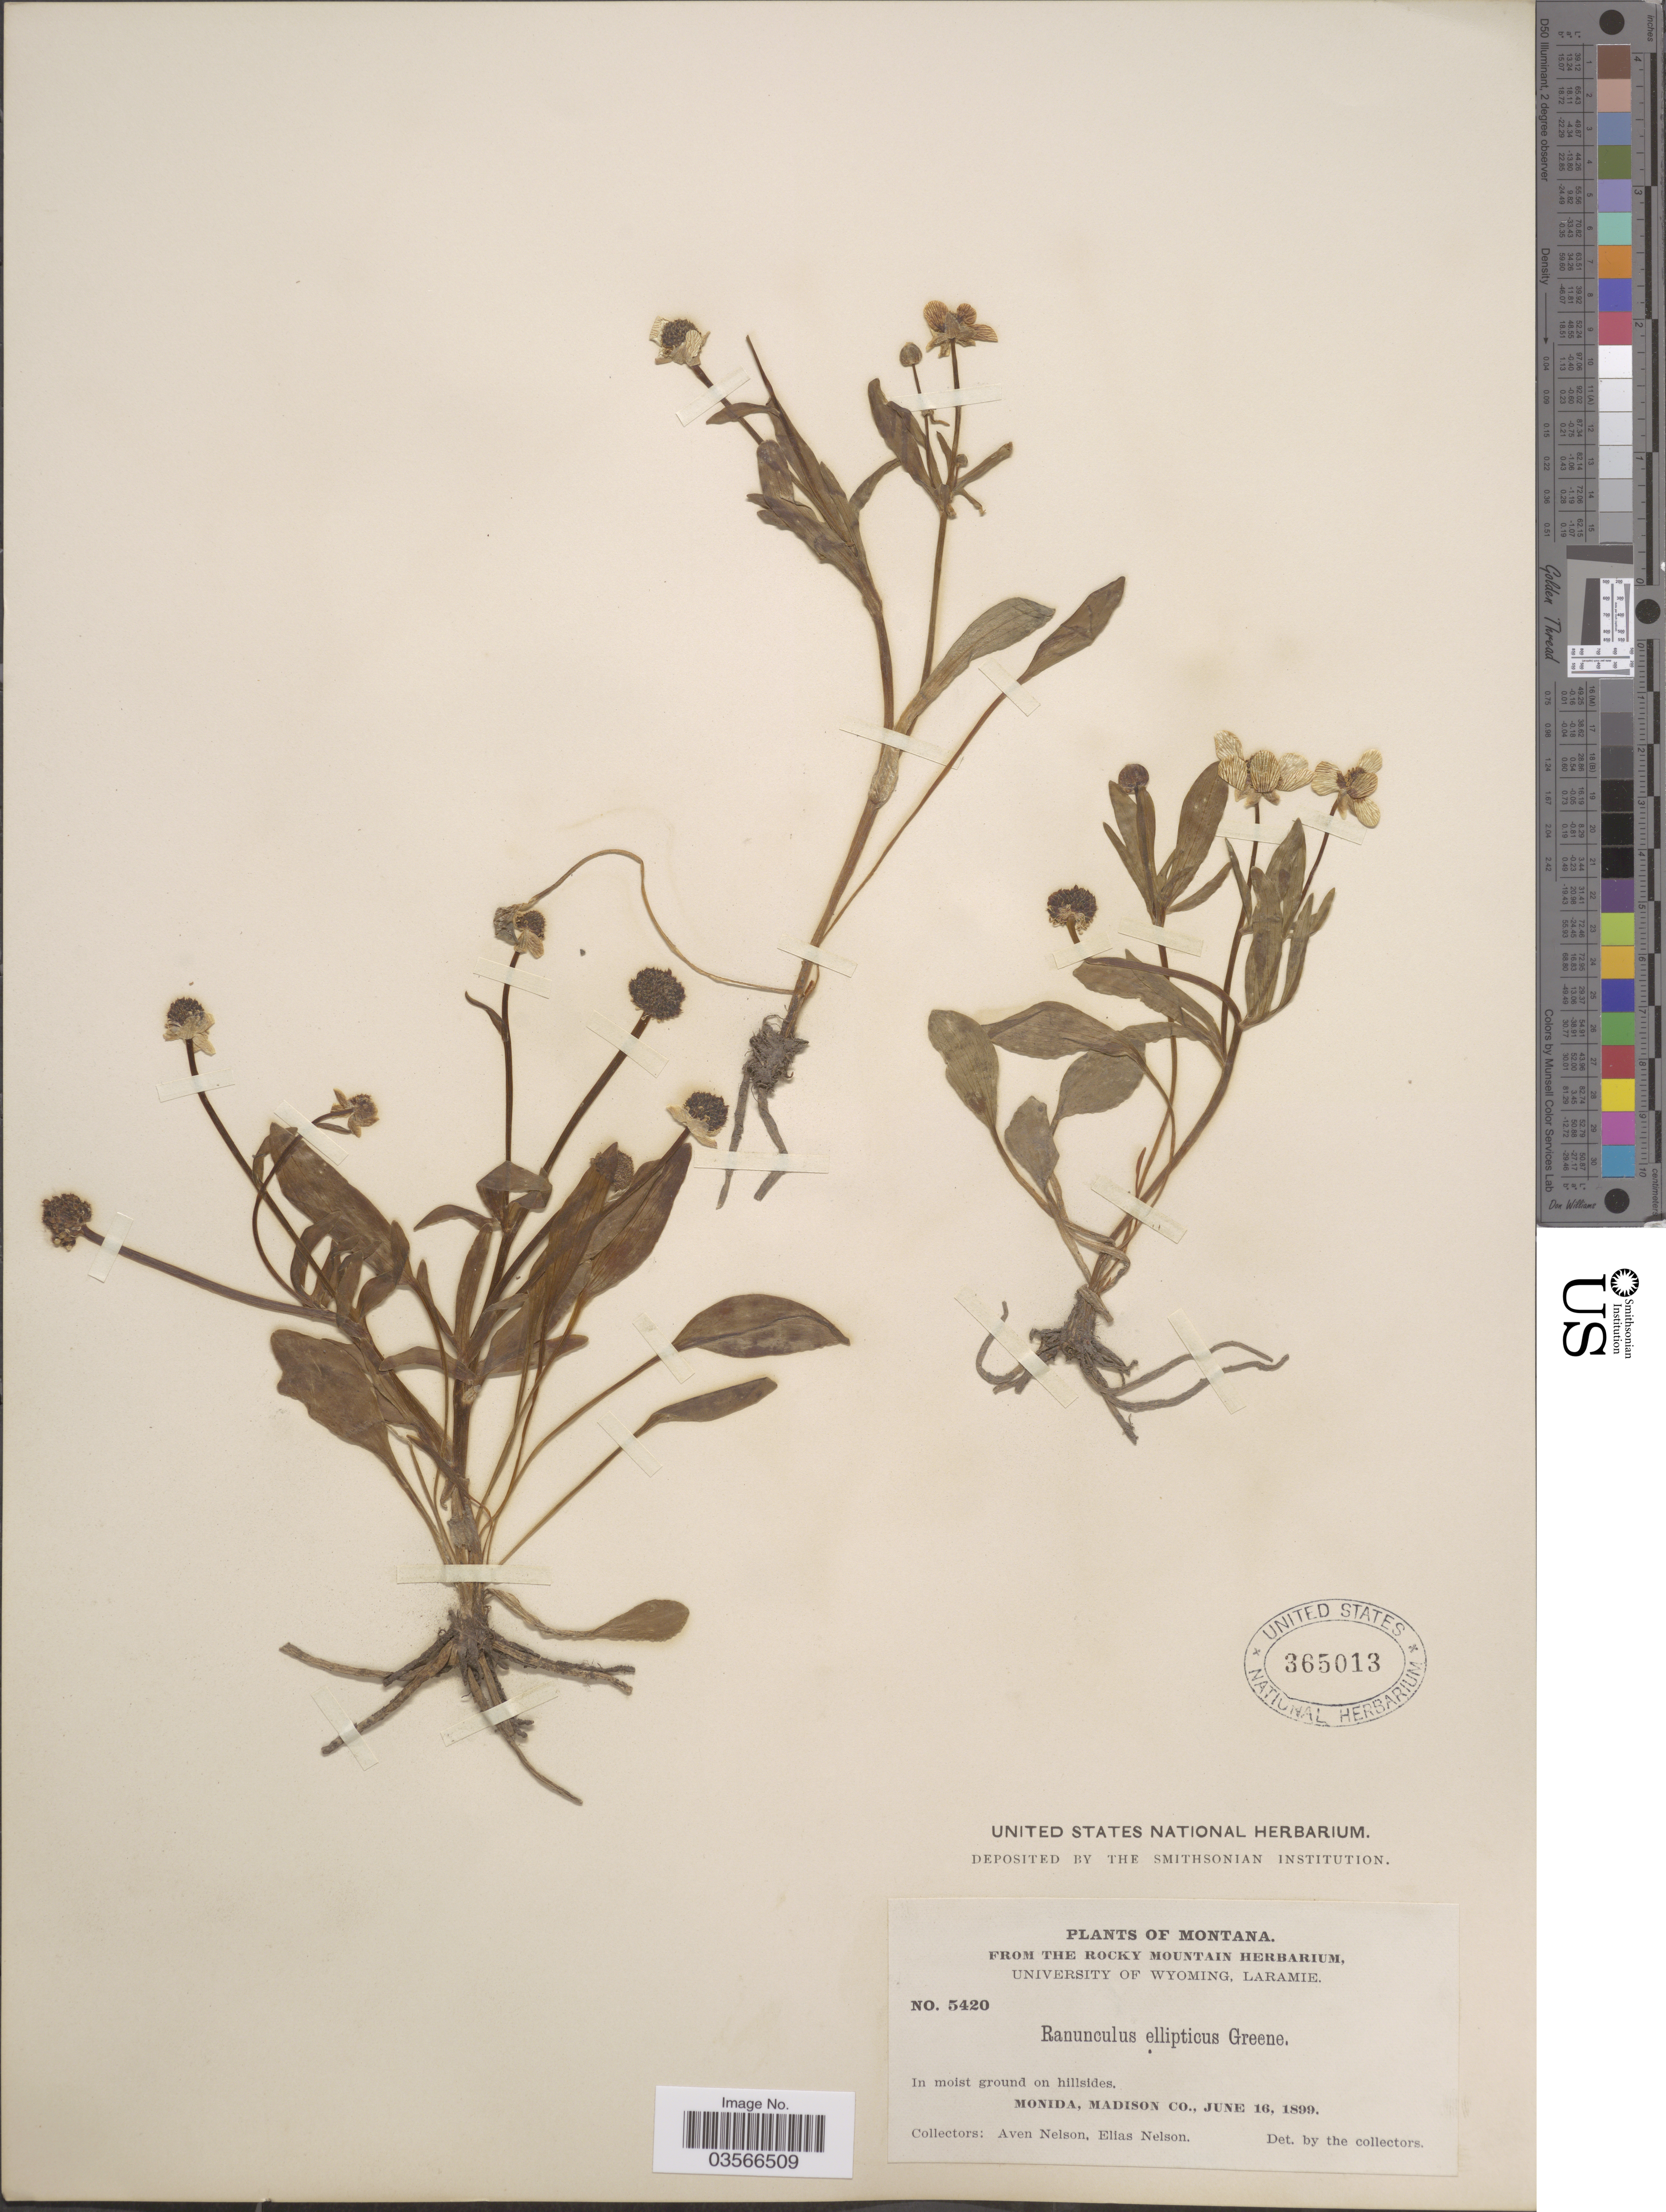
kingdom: Plantae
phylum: Tracheophyta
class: Magnoliopsida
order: Ranunculales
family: Ranunculaceae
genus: Ranunculus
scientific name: Ranunculus glaberrimus var. ellipticus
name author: (Greene) Greene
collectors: A. Nelson & E. Nelson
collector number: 5420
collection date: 1899-06-16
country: United States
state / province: Montana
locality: Monida, Madison Co.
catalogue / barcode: US 365013